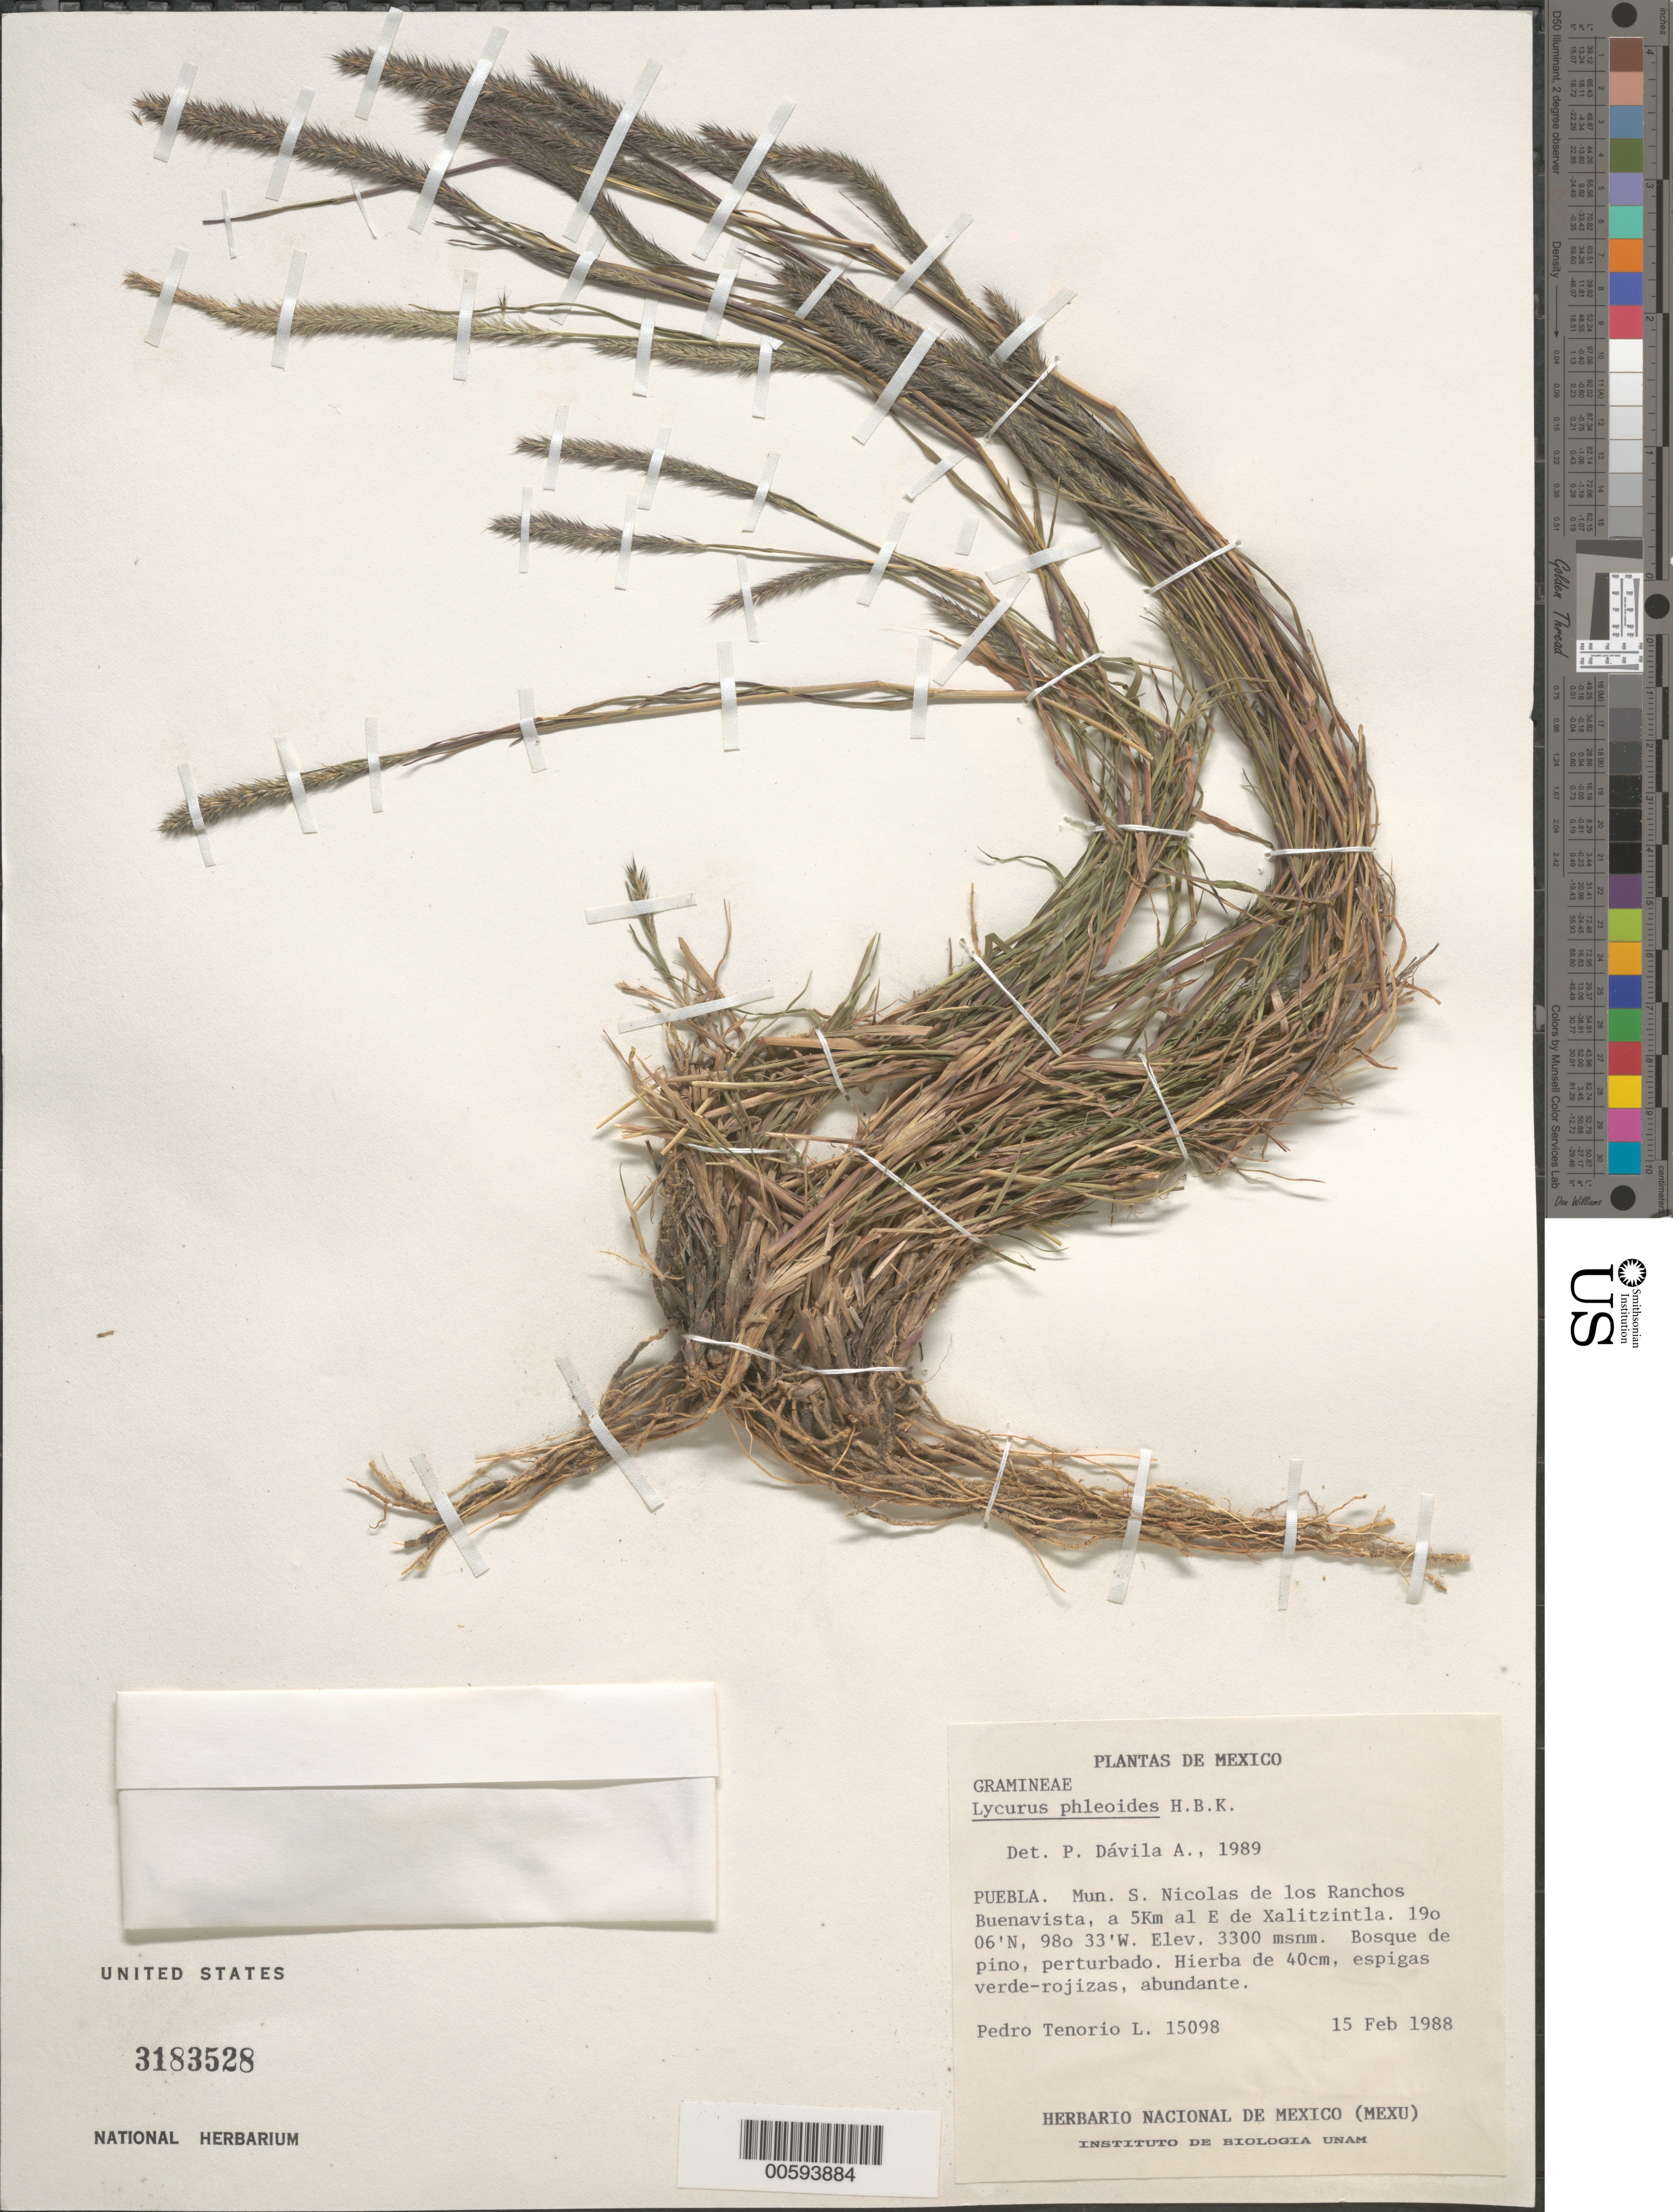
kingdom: Plantae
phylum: Tracheophyta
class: Liliopsida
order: Poales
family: Poaceae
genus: Lycurus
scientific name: Lycurus phleoides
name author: Kunth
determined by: Dávila, P. D.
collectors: P. Tenorio L.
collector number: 15098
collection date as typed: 15 Feb 1988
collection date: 1988-02-15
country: Mexico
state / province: Puebla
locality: Mun. S Nicolas de los Ranchos Buenavista, a 5 km al E de Xalitzintla.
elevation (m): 3300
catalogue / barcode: US 3183528